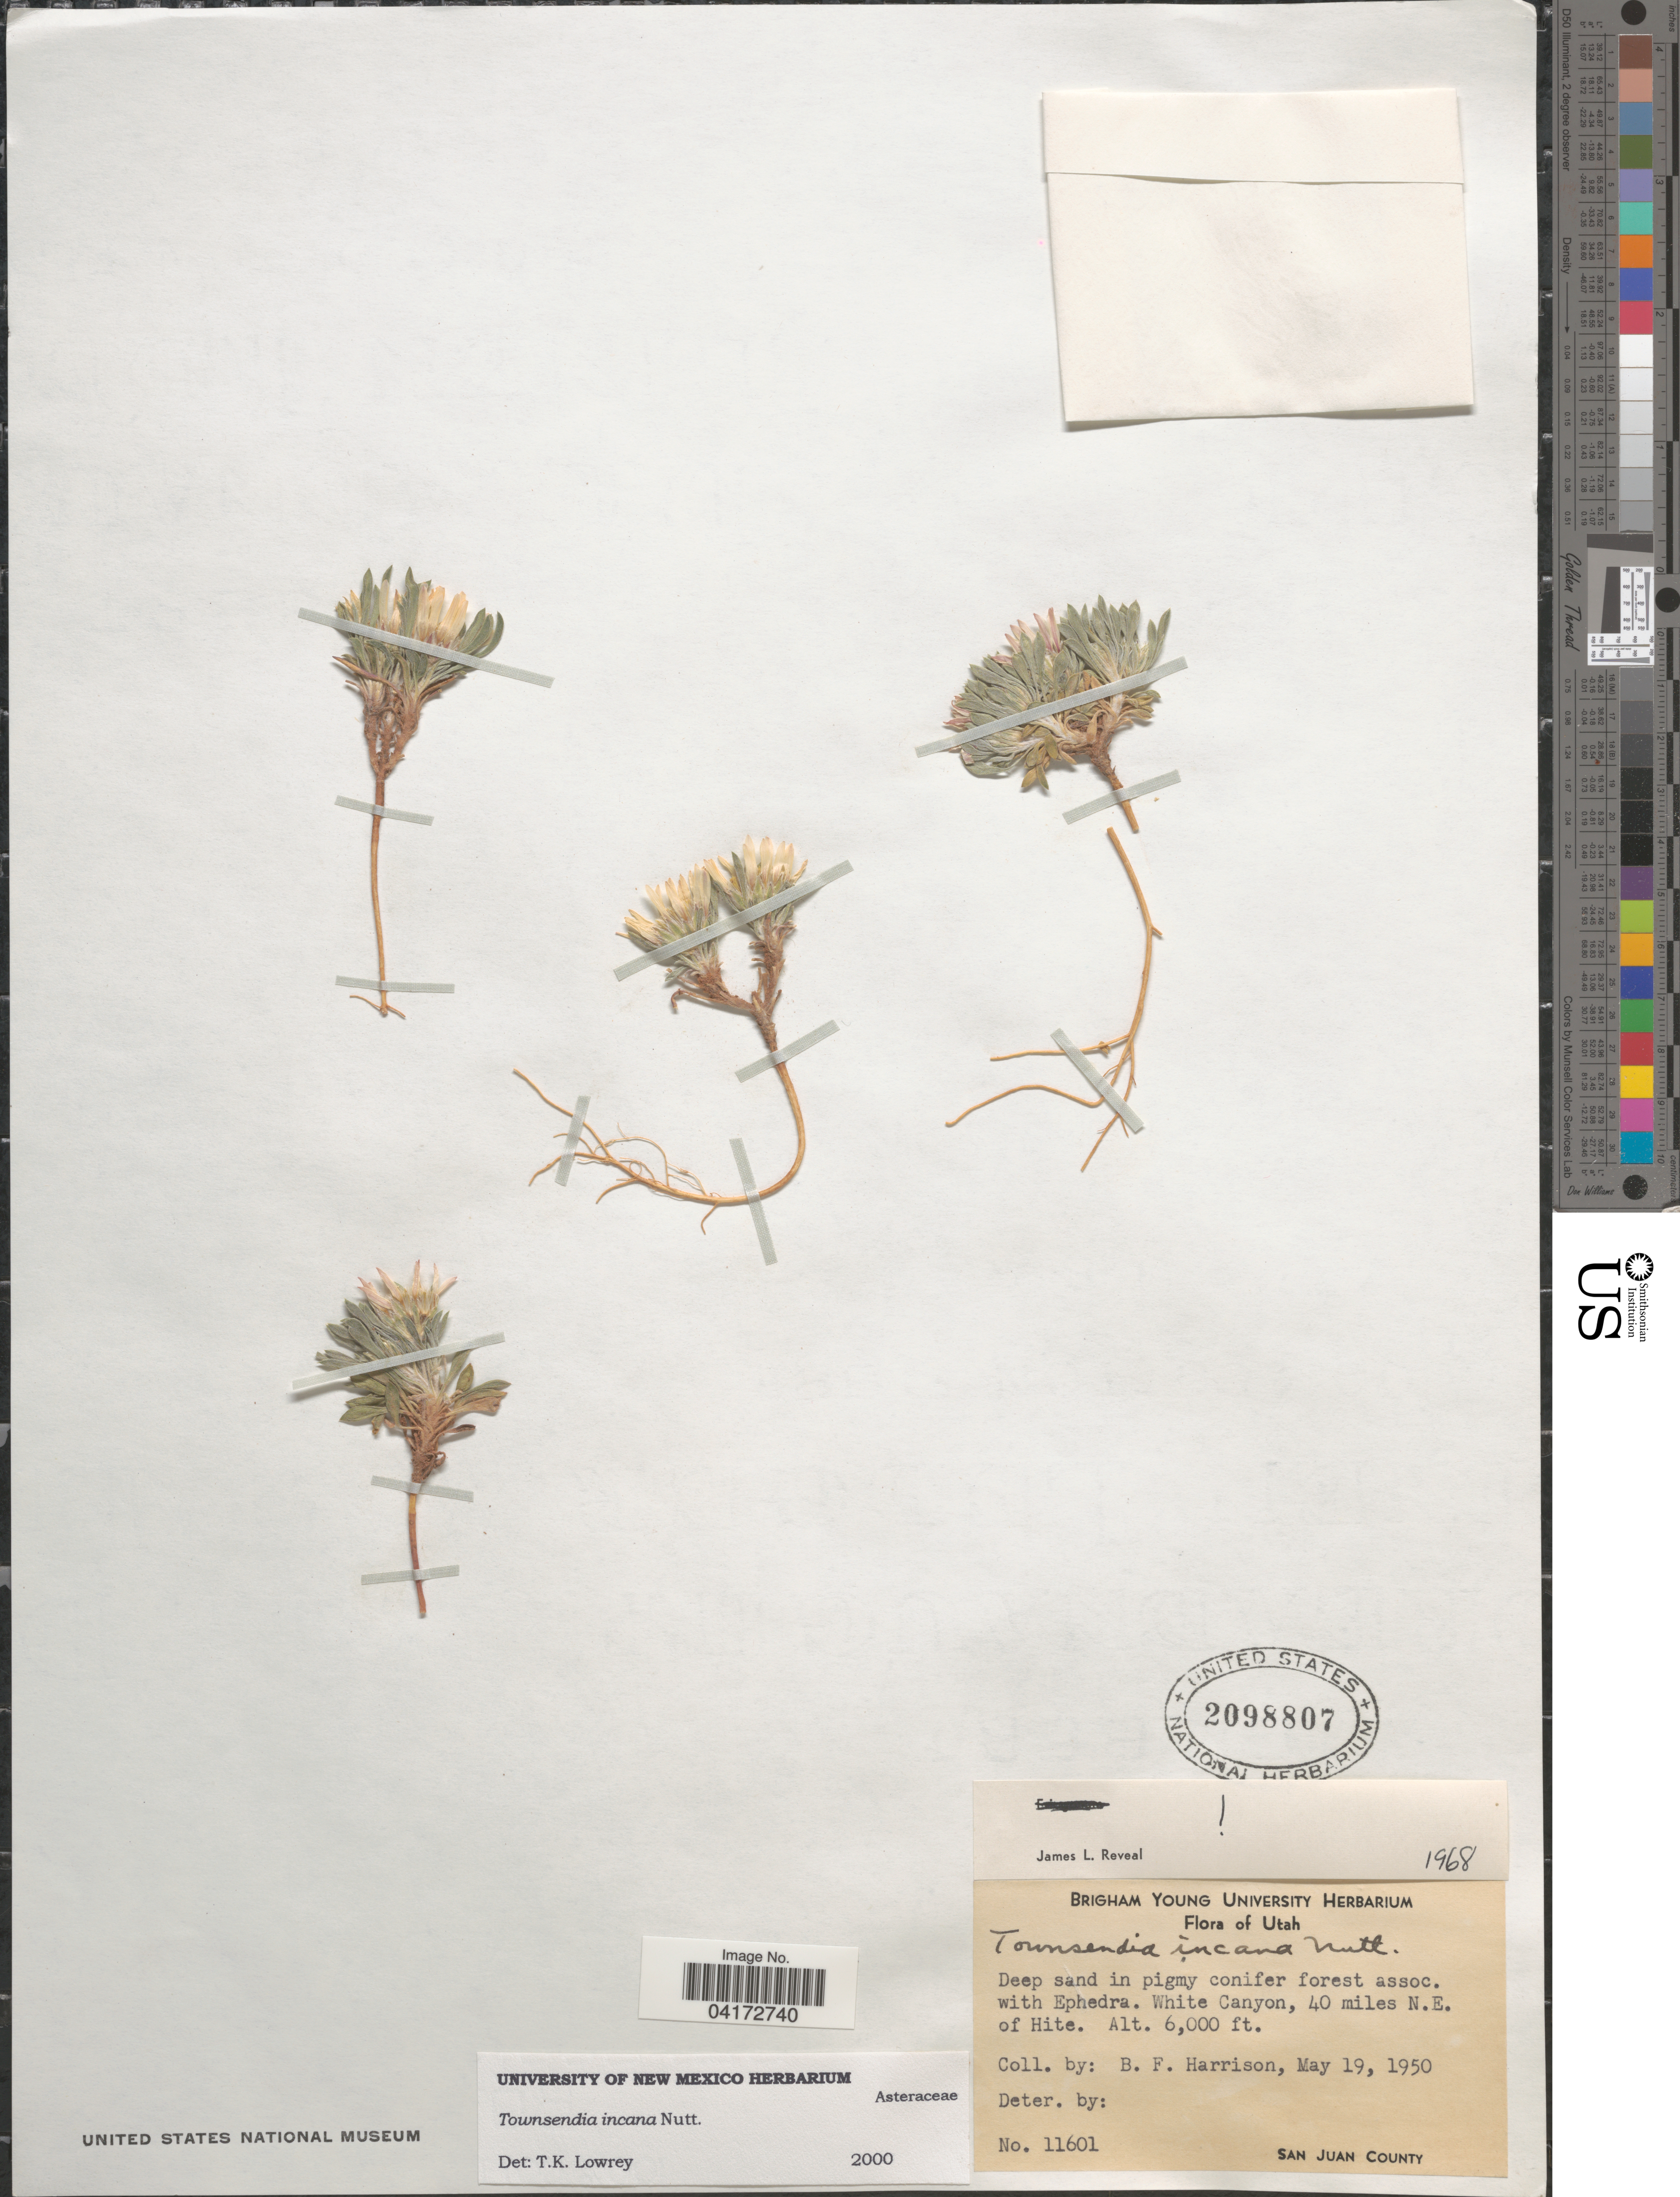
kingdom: Plantae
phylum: Tracheophyta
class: Magnoliopsida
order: Asterales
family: Asteraceae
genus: Townsendia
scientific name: Townsendia incana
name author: Nutt.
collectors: B. F. Harrison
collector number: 11601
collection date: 1950-05-19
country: United States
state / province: Utah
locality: White Canyon, 40 miles N.E. of Hite. San Juan County.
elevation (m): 1829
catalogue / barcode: US 2098807